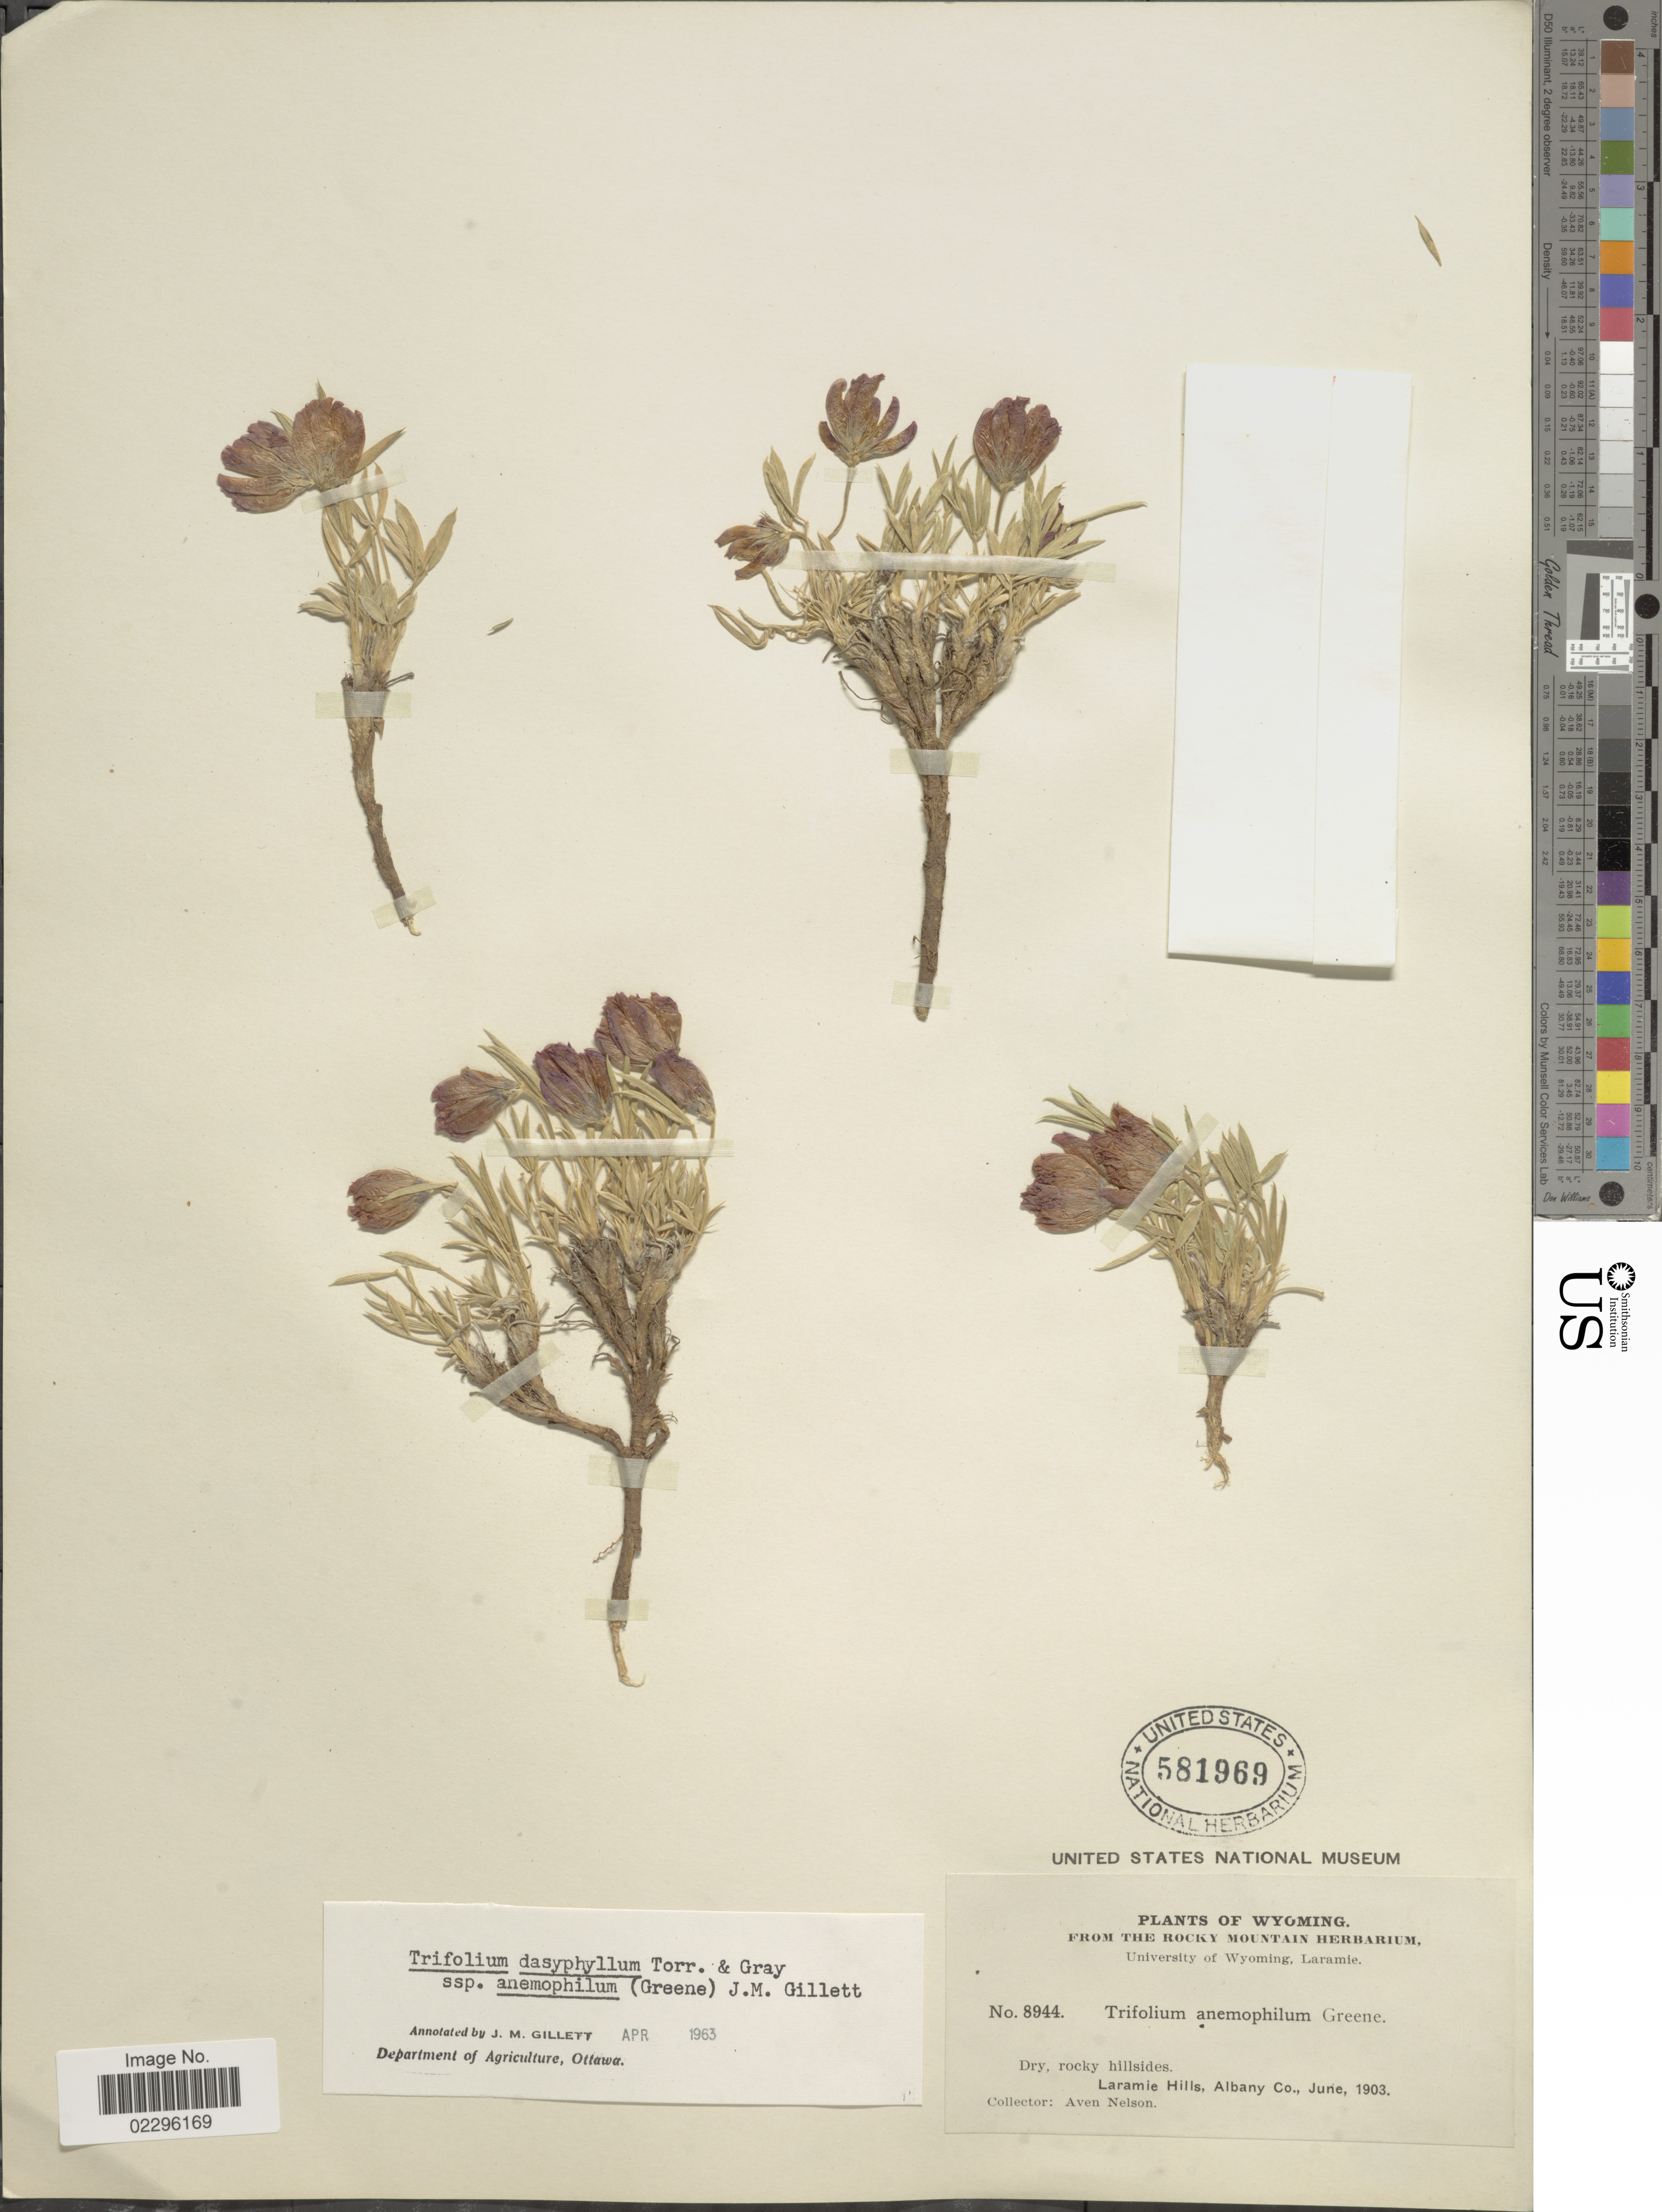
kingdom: Plantae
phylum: Tracheophyta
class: Magnoliopsida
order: Fabales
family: Fabaceae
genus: Trifolium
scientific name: Trifolium dasyphyllum subsp. anemophilum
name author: (Greene) J.M. Gillett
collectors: A. Nelson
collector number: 8944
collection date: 1903-06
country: United States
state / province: Wyoming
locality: Laramie Hills, Albany Co.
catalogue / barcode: US 581969